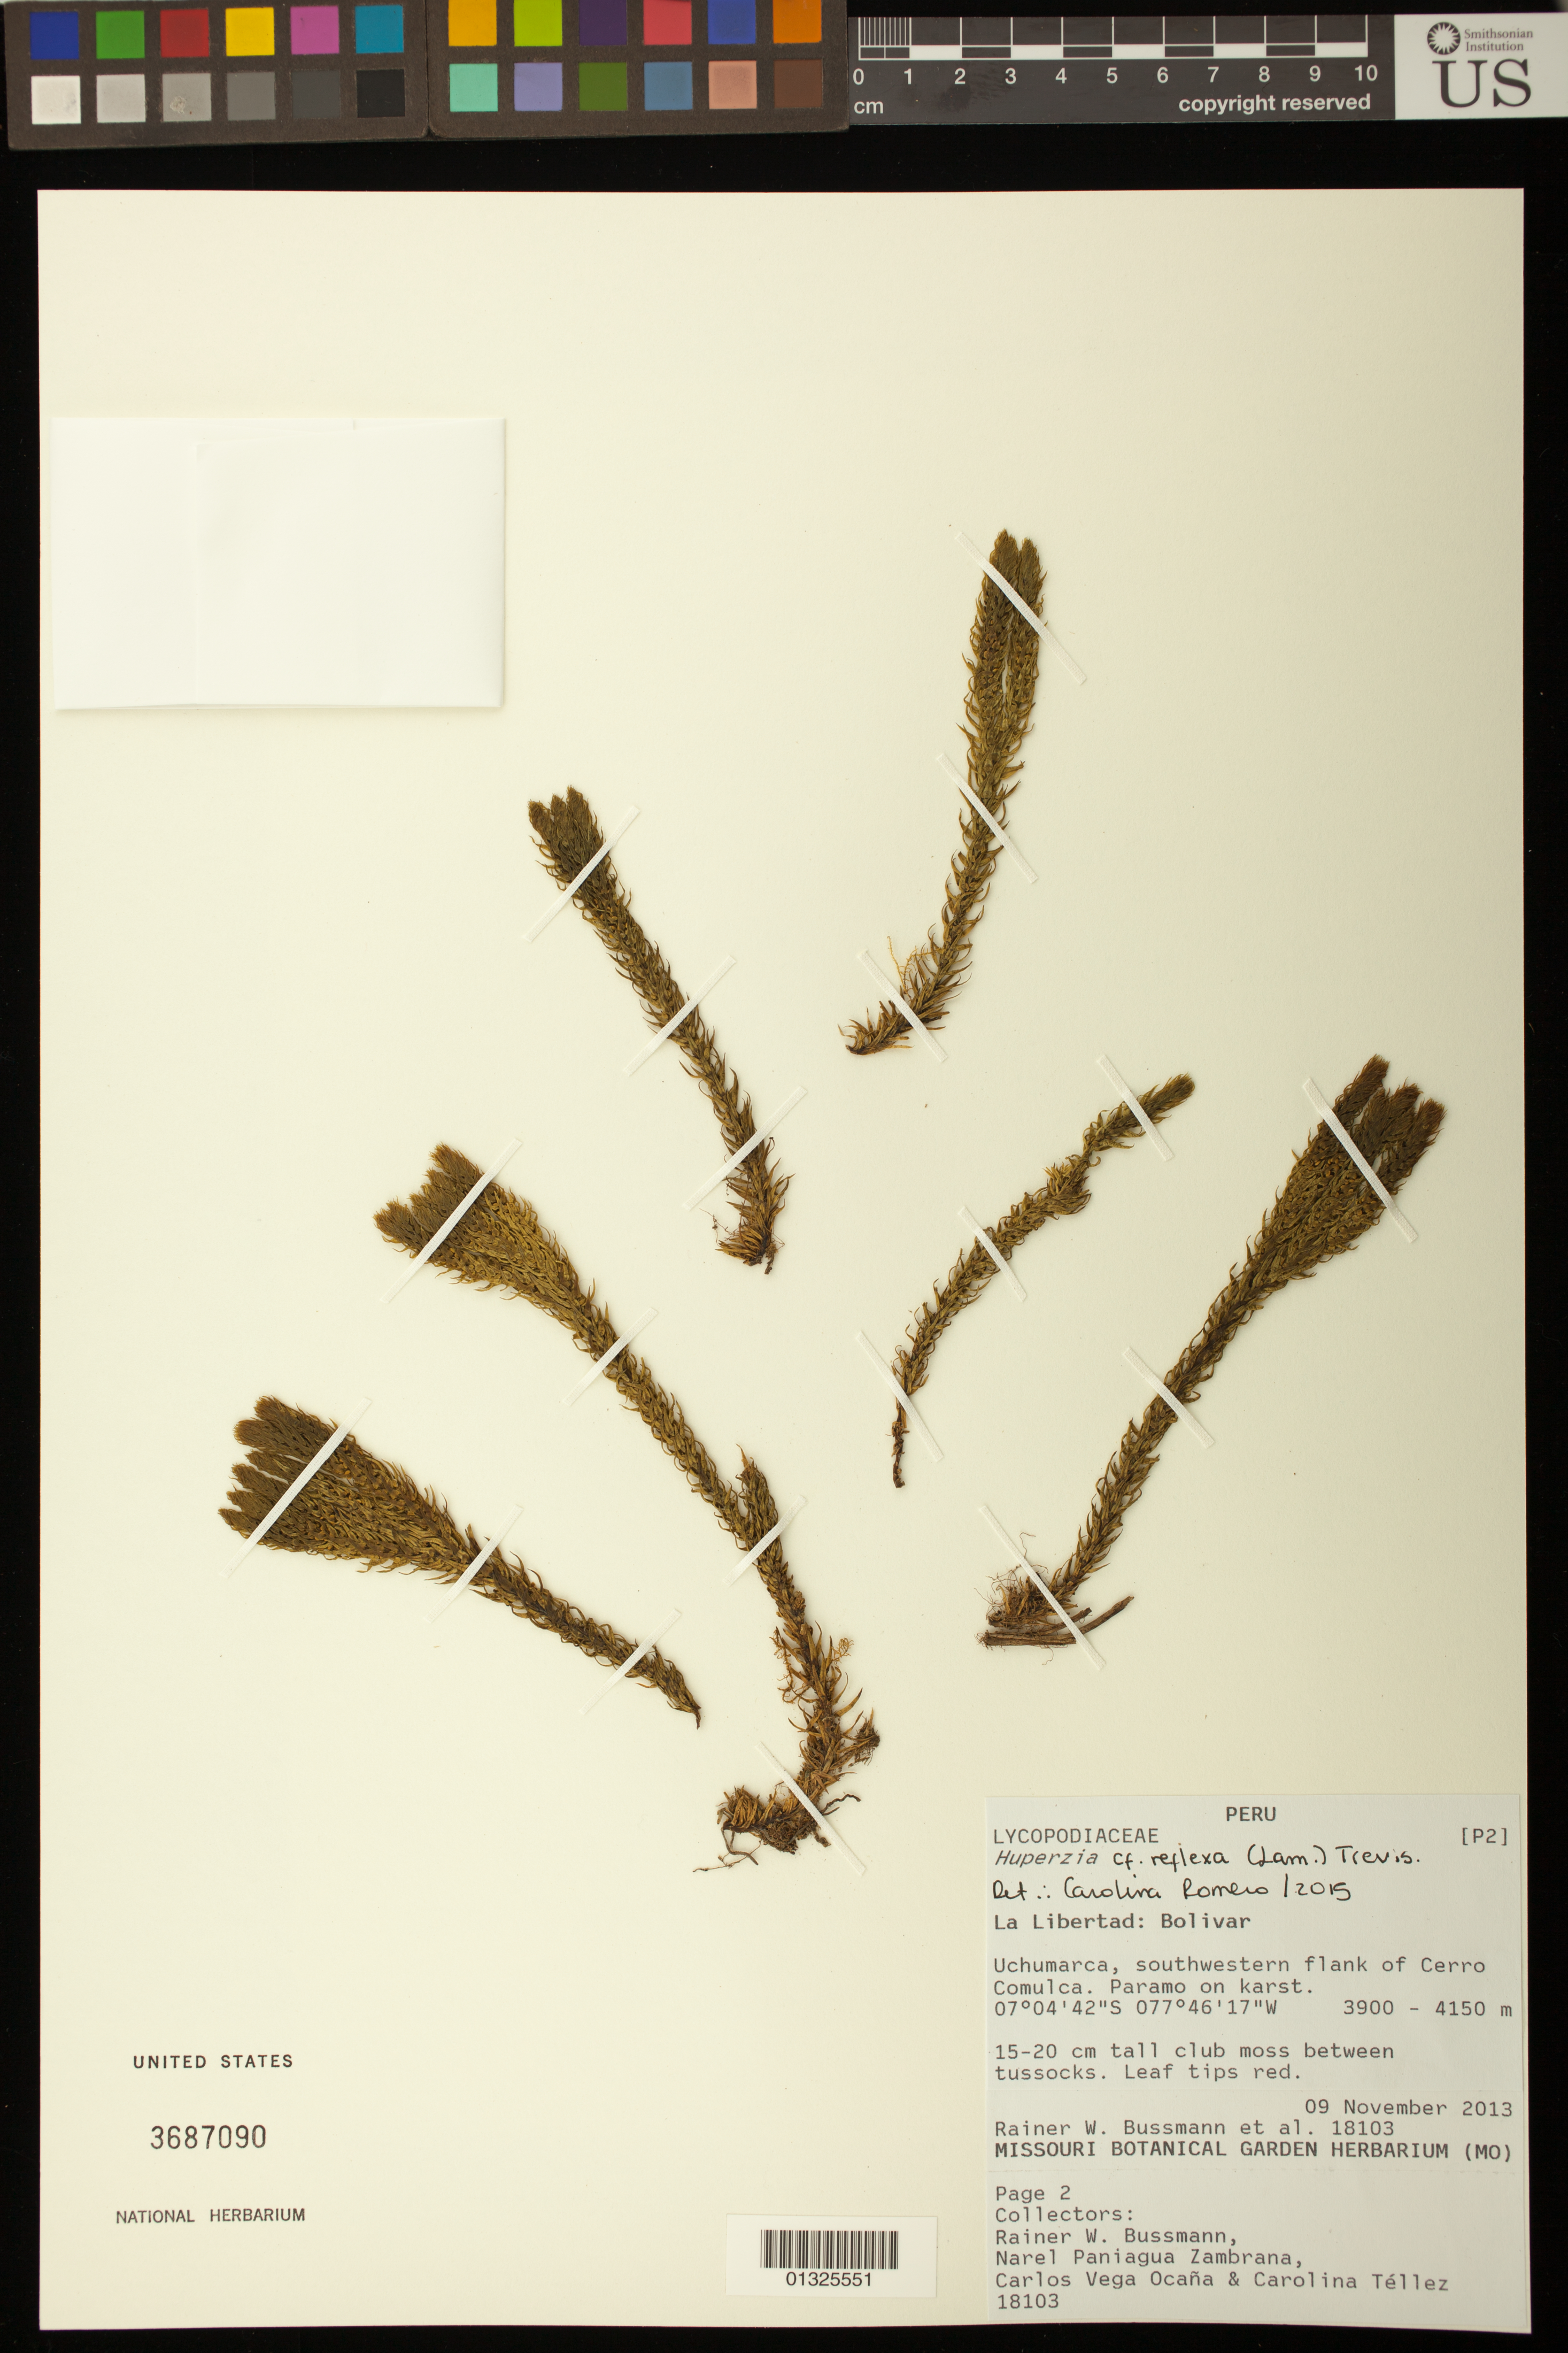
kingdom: Plantae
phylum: Tracheophyta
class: Lycopodiopsida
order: Lycopodiales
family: Lycopodiaceae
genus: Phlegmariurus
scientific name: Phlegmariurus reflexus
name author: (Lam.) B. Øllg.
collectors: R. W. Bussmann, N. Paniagua Zambrana, C. Vega Ocaña & C. Tellez-A.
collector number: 18103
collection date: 2013-11-09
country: Peru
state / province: La Libertad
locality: Bolivar, Uchumarca, southwestern flank of Cerro Comulca.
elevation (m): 3900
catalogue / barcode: US 3687090